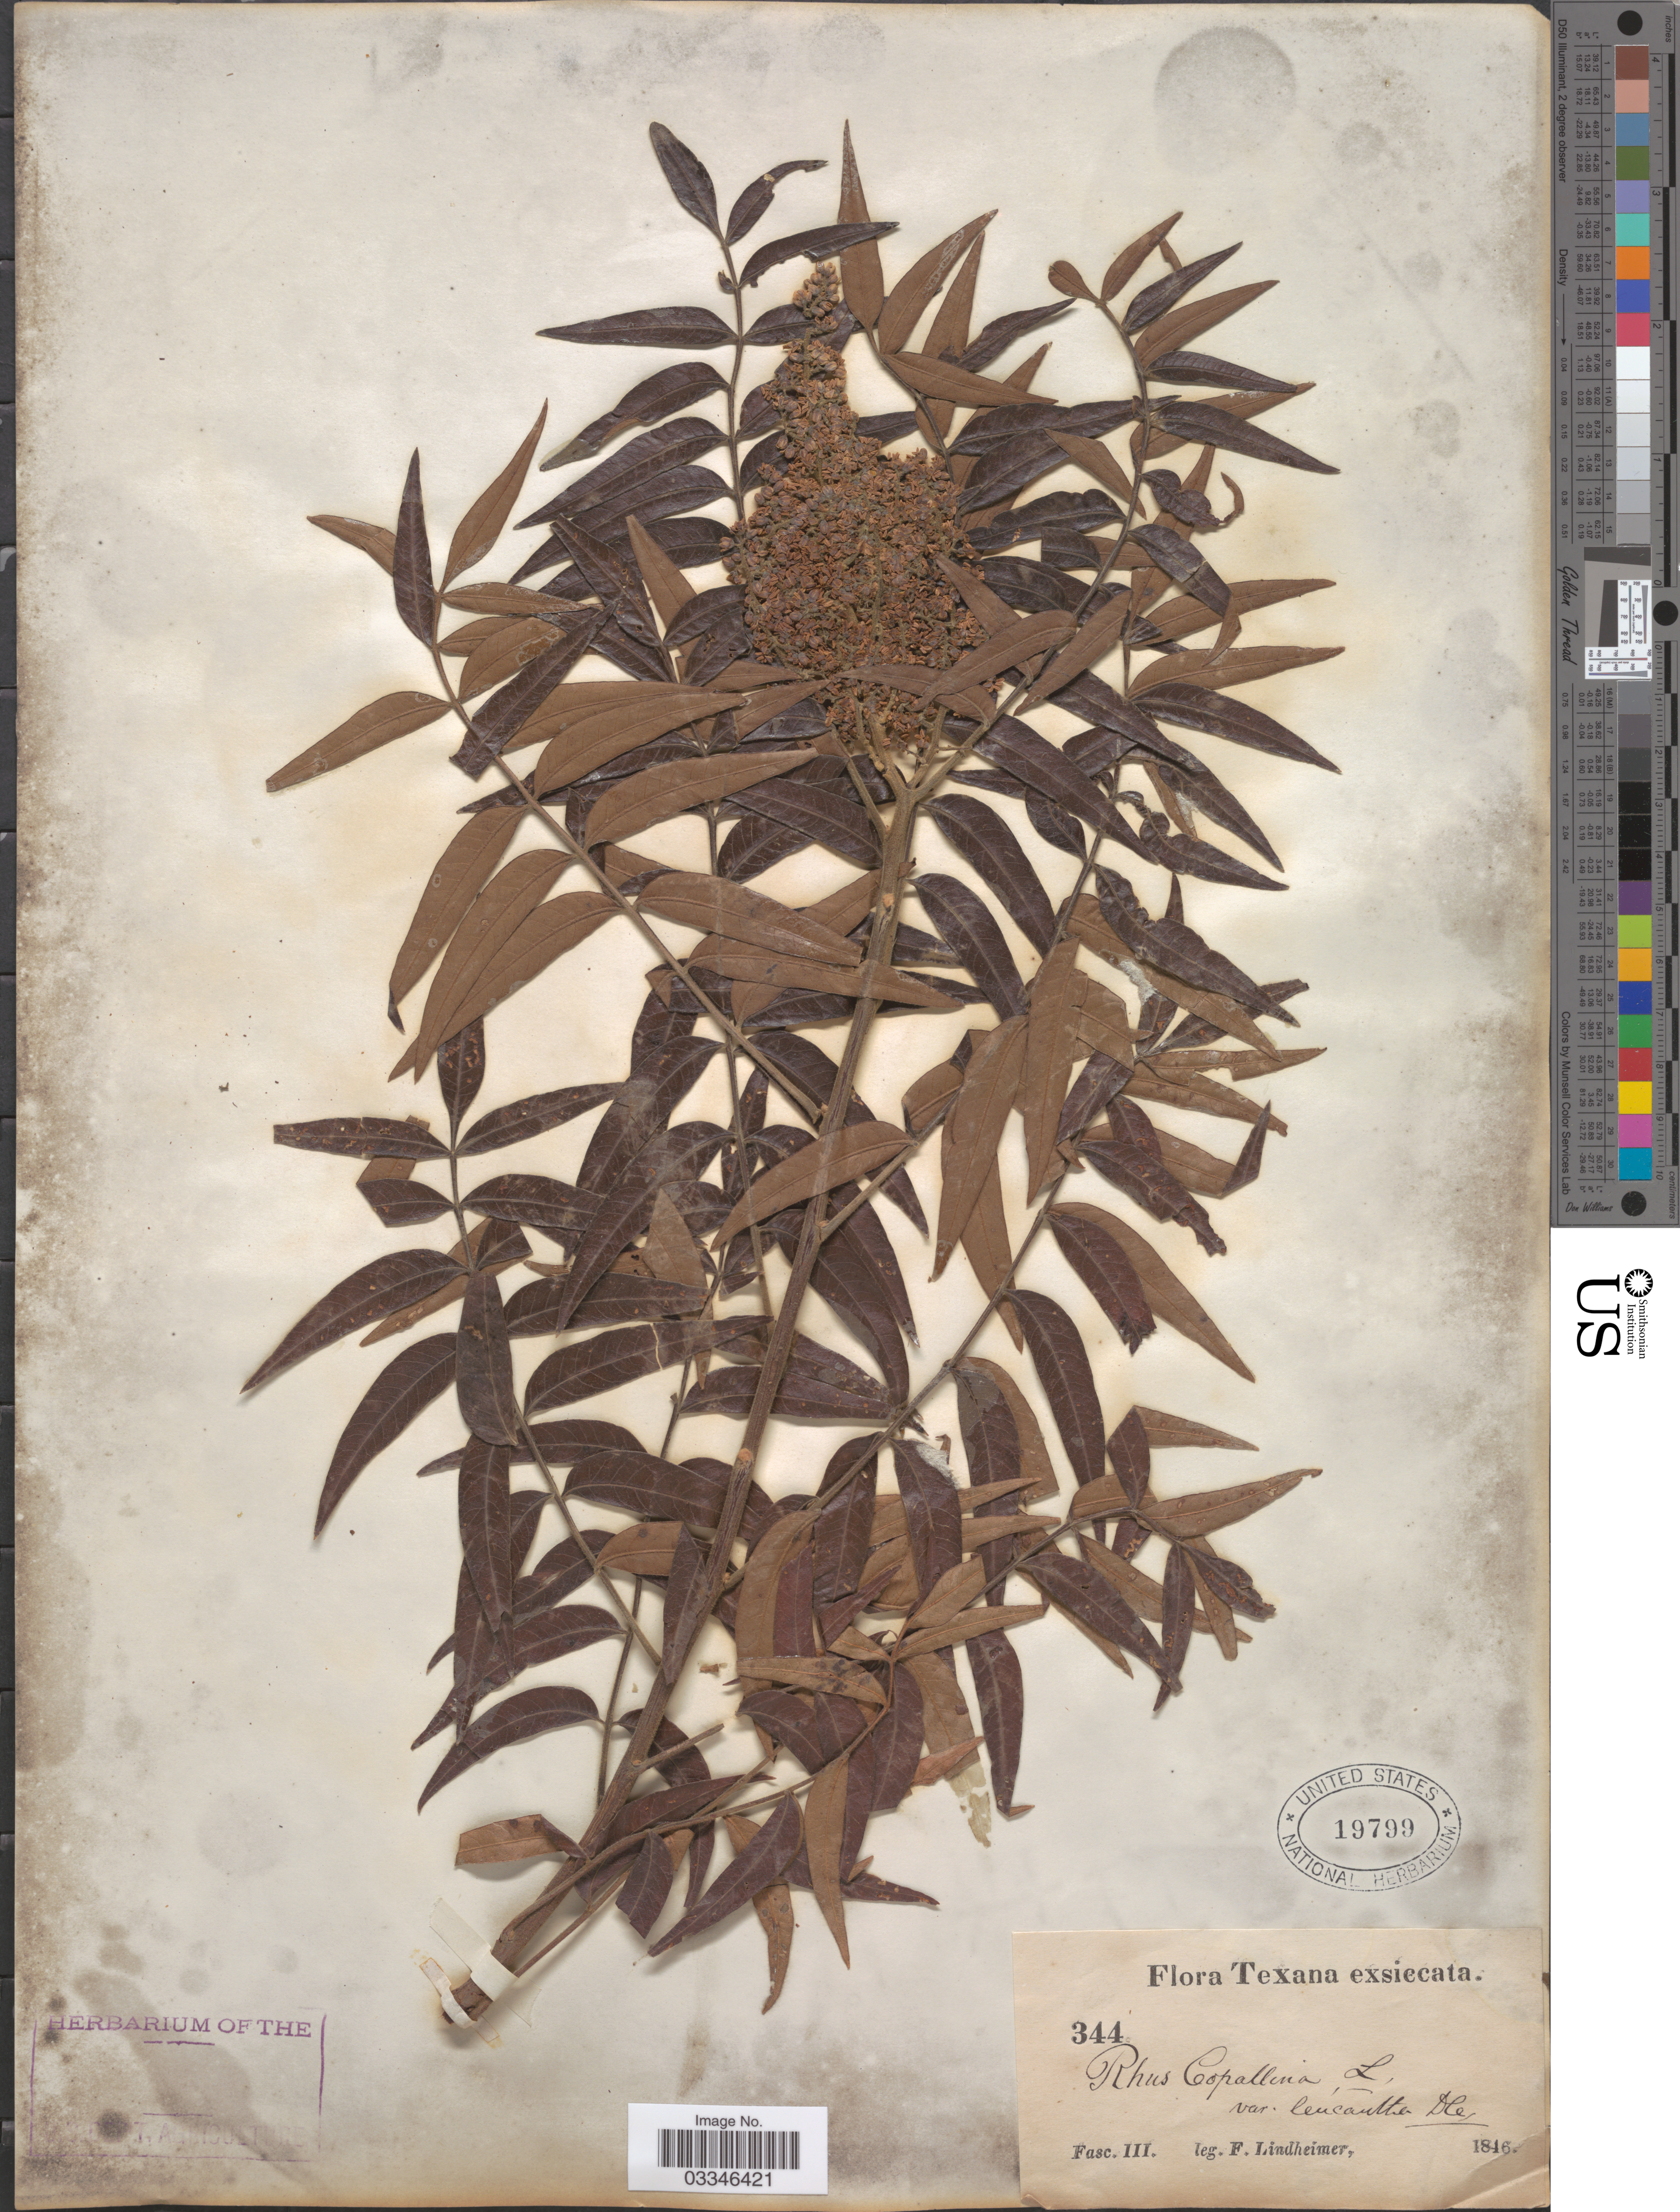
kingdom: Plantae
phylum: Tracheophyta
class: Magnoliopsida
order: Sapindales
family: Anacardiaceae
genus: Rhus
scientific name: Rhus lanceolata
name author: (A. Gray) Britton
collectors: F. Lindheimer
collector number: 344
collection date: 1846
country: United States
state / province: Texas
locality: Fasc III [unsure placement]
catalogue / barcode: US 19799